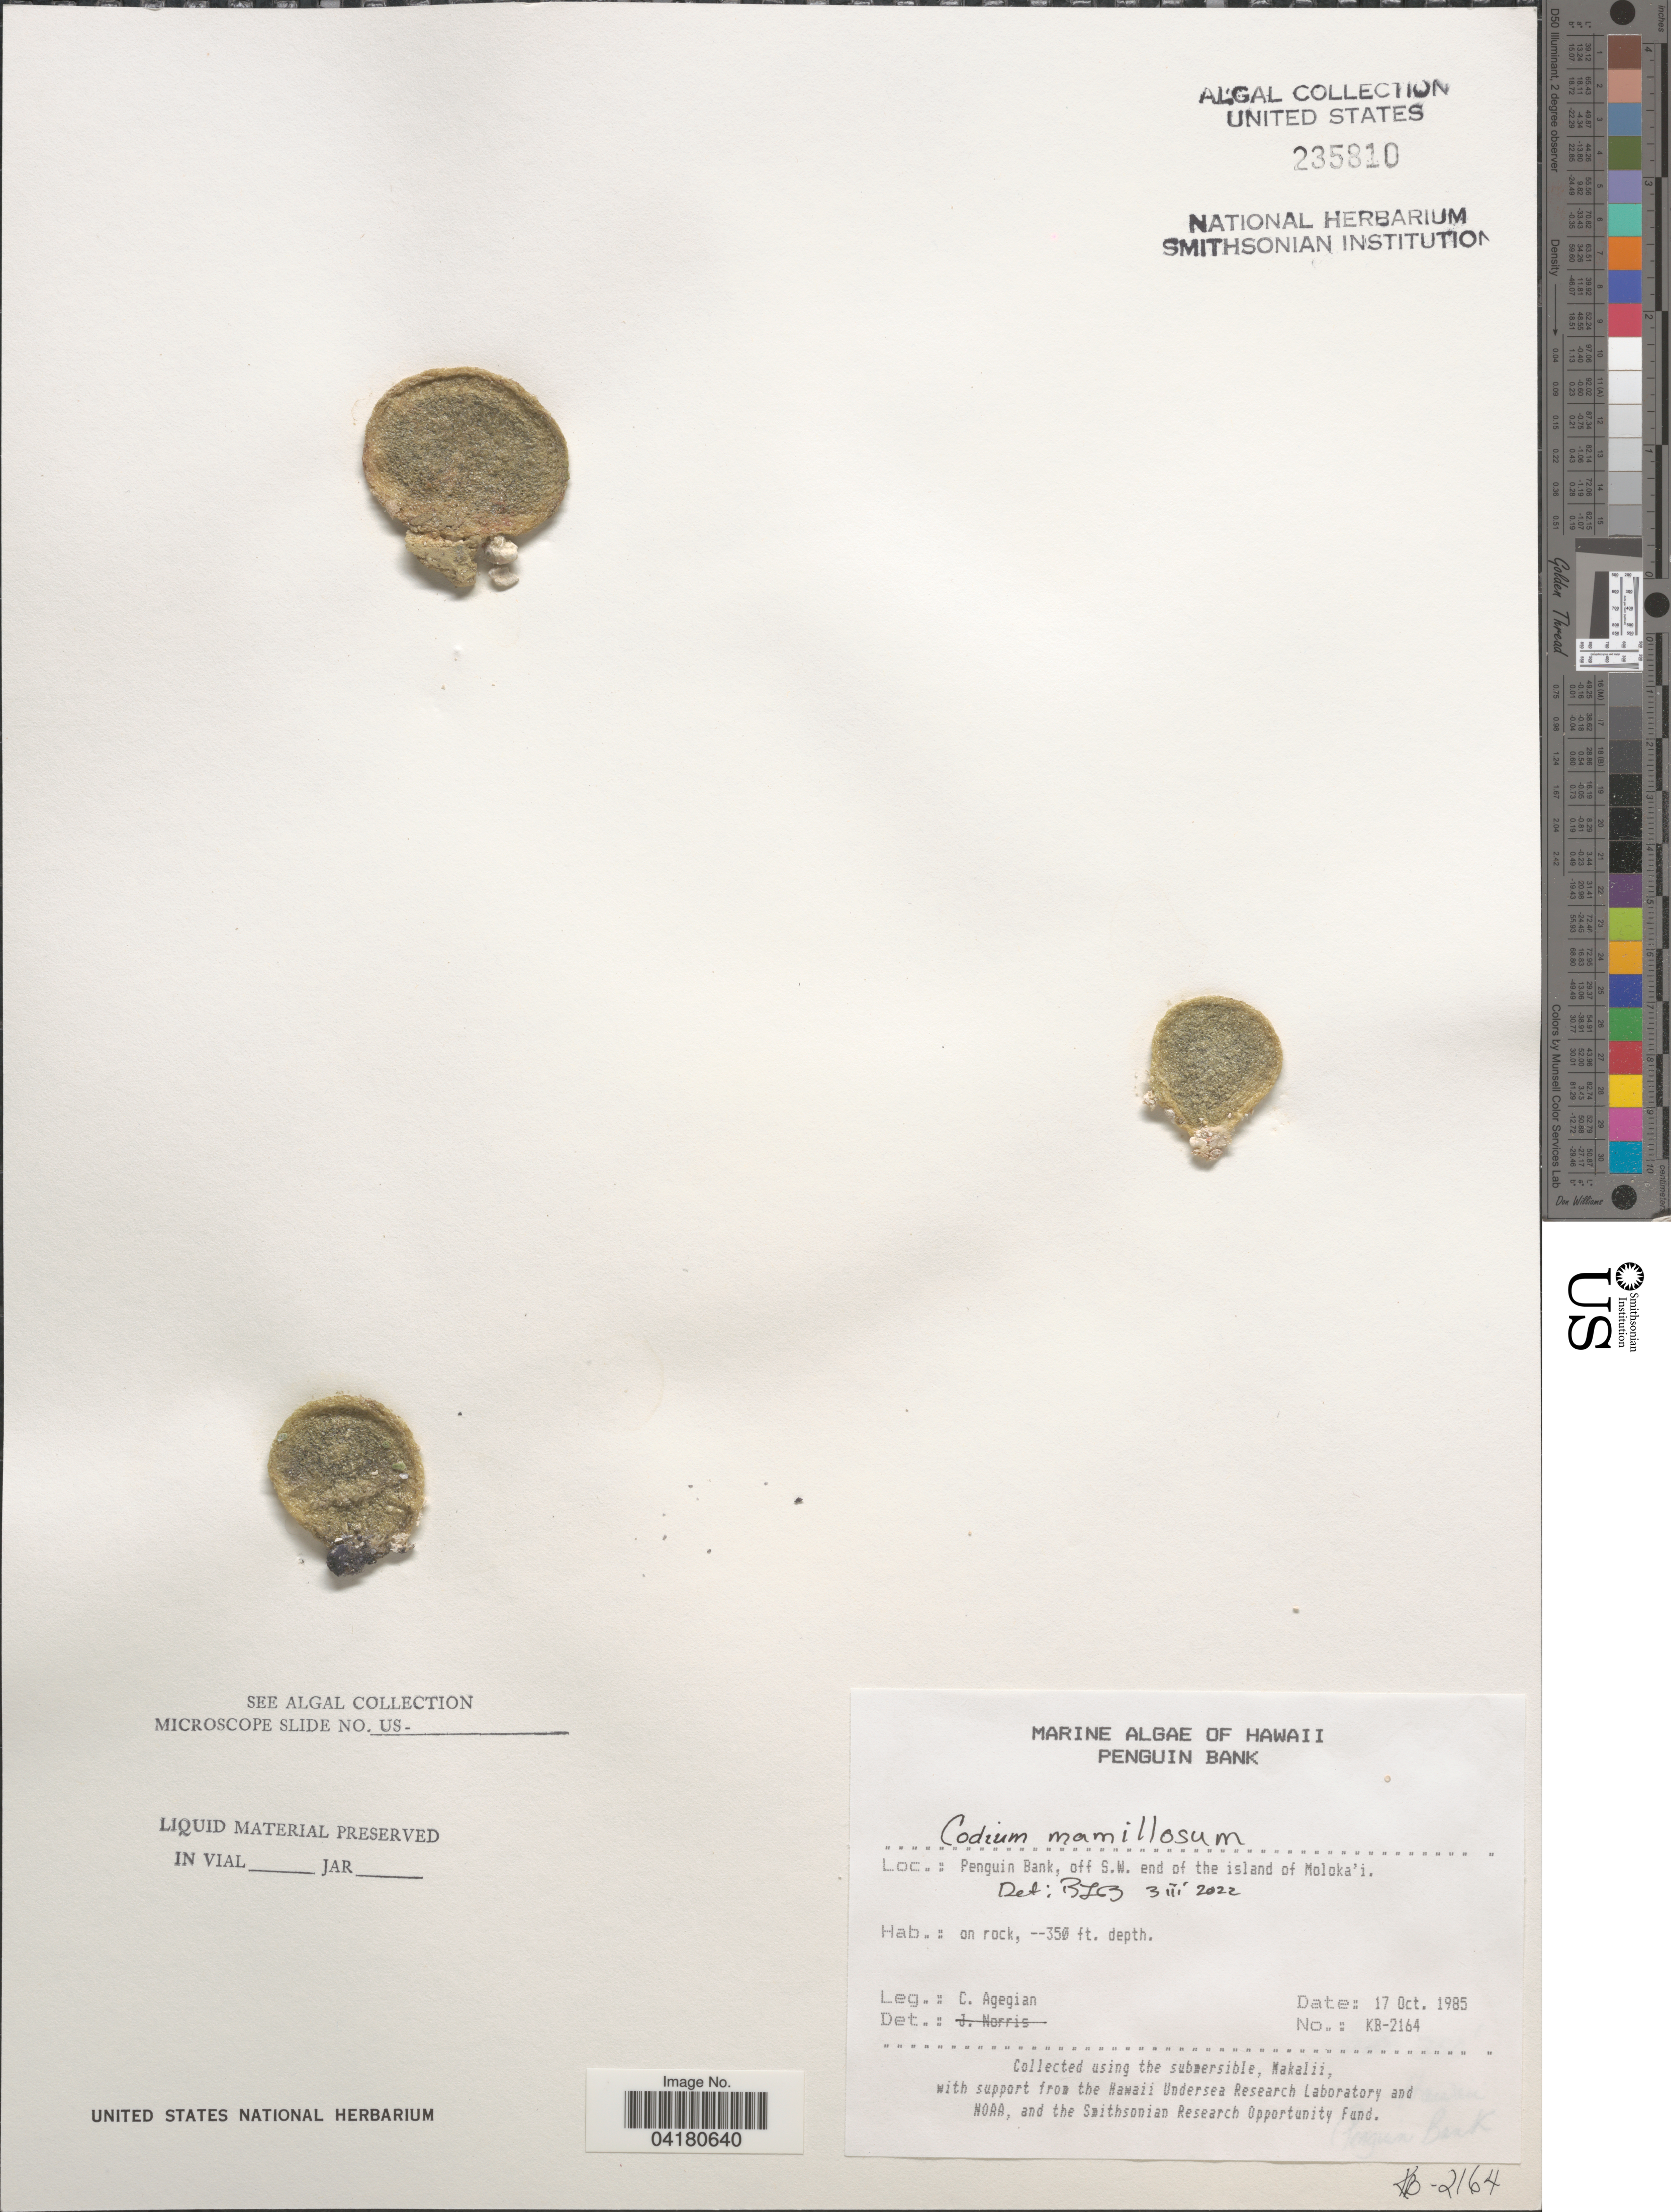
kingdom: Plantae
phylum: Chlorophyta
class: Ulvophyceae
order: Bryopsidales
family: Codiaceae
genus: Codium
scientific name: Codium mamillosum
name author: Harv.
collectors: C. Agegian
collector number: KB-2164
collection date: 1985-10-17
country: United States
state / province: Hawaii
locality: Penguin Bank, off S.W. end of the island of Moloka'i.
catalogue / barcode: US 235810